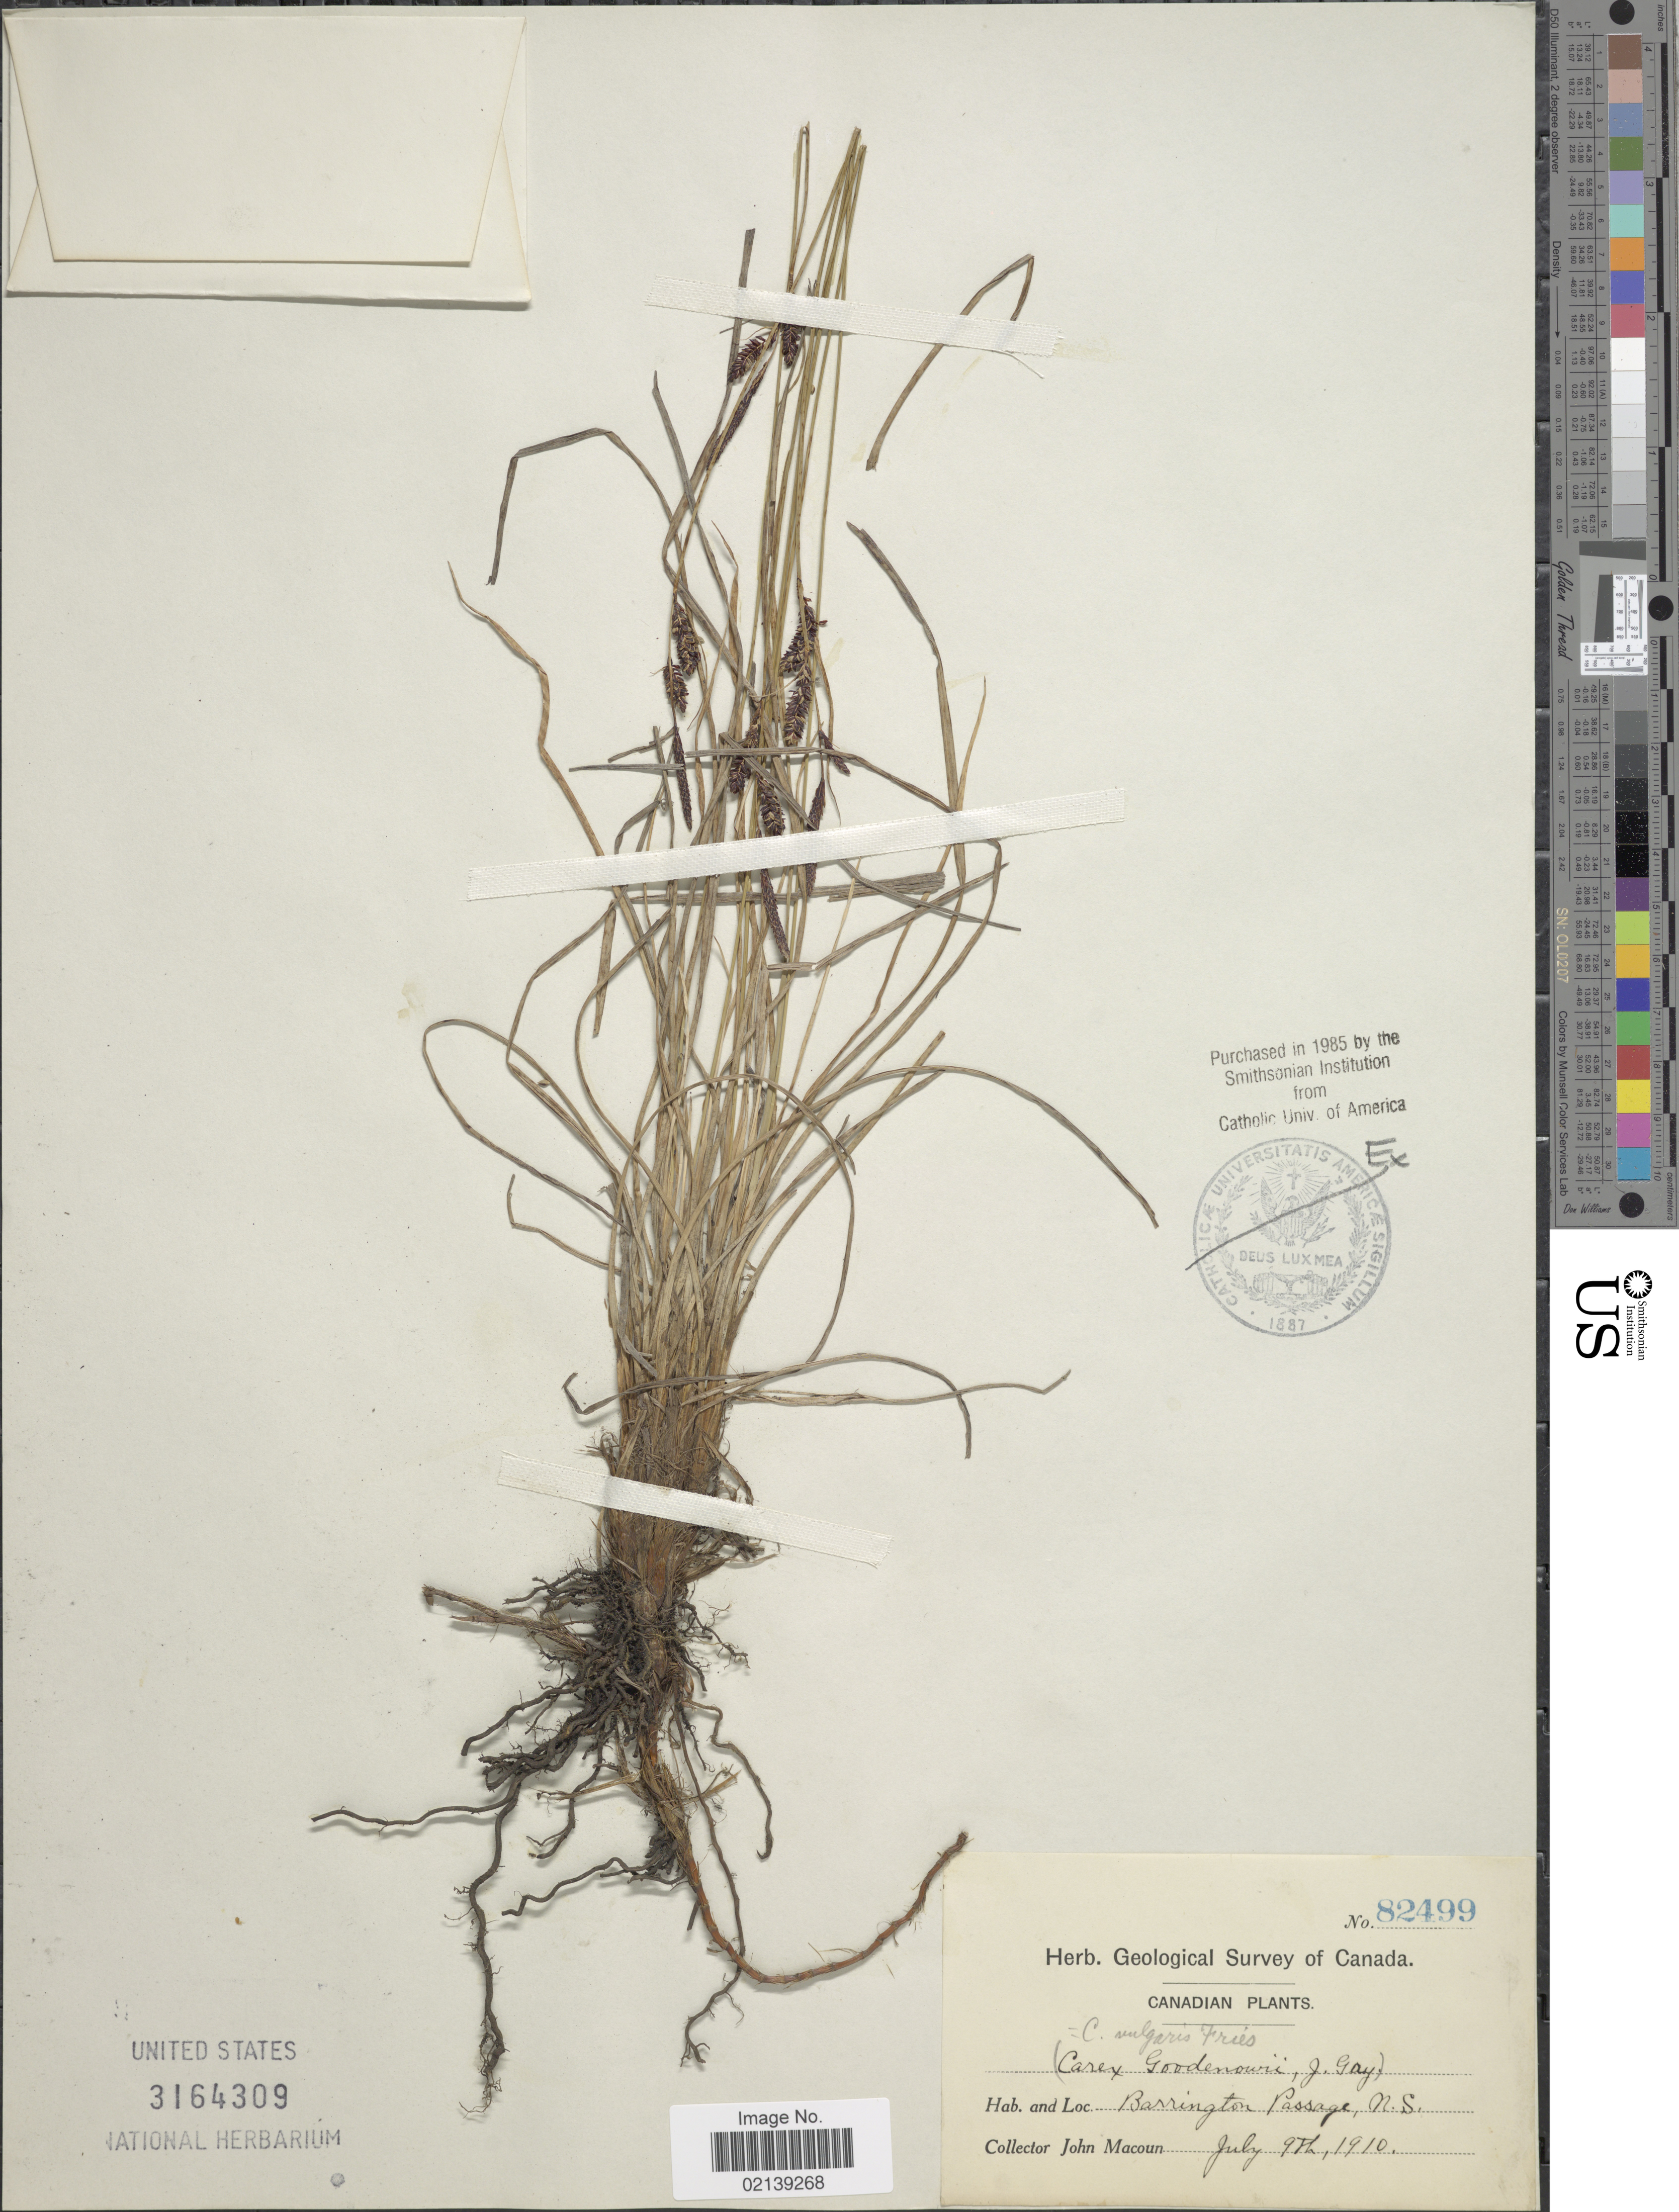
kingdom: Plantae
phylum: Tracheophyta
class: Liliopsida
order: Poales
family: Cyperaceae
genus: Carex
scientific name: Carex nigra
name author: (L.) Reichard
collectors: J. Macoun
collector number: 82499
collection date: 1910-07-09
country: Canada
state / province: Nova Scotia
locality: Barrington Passage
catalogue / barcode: US 3164309